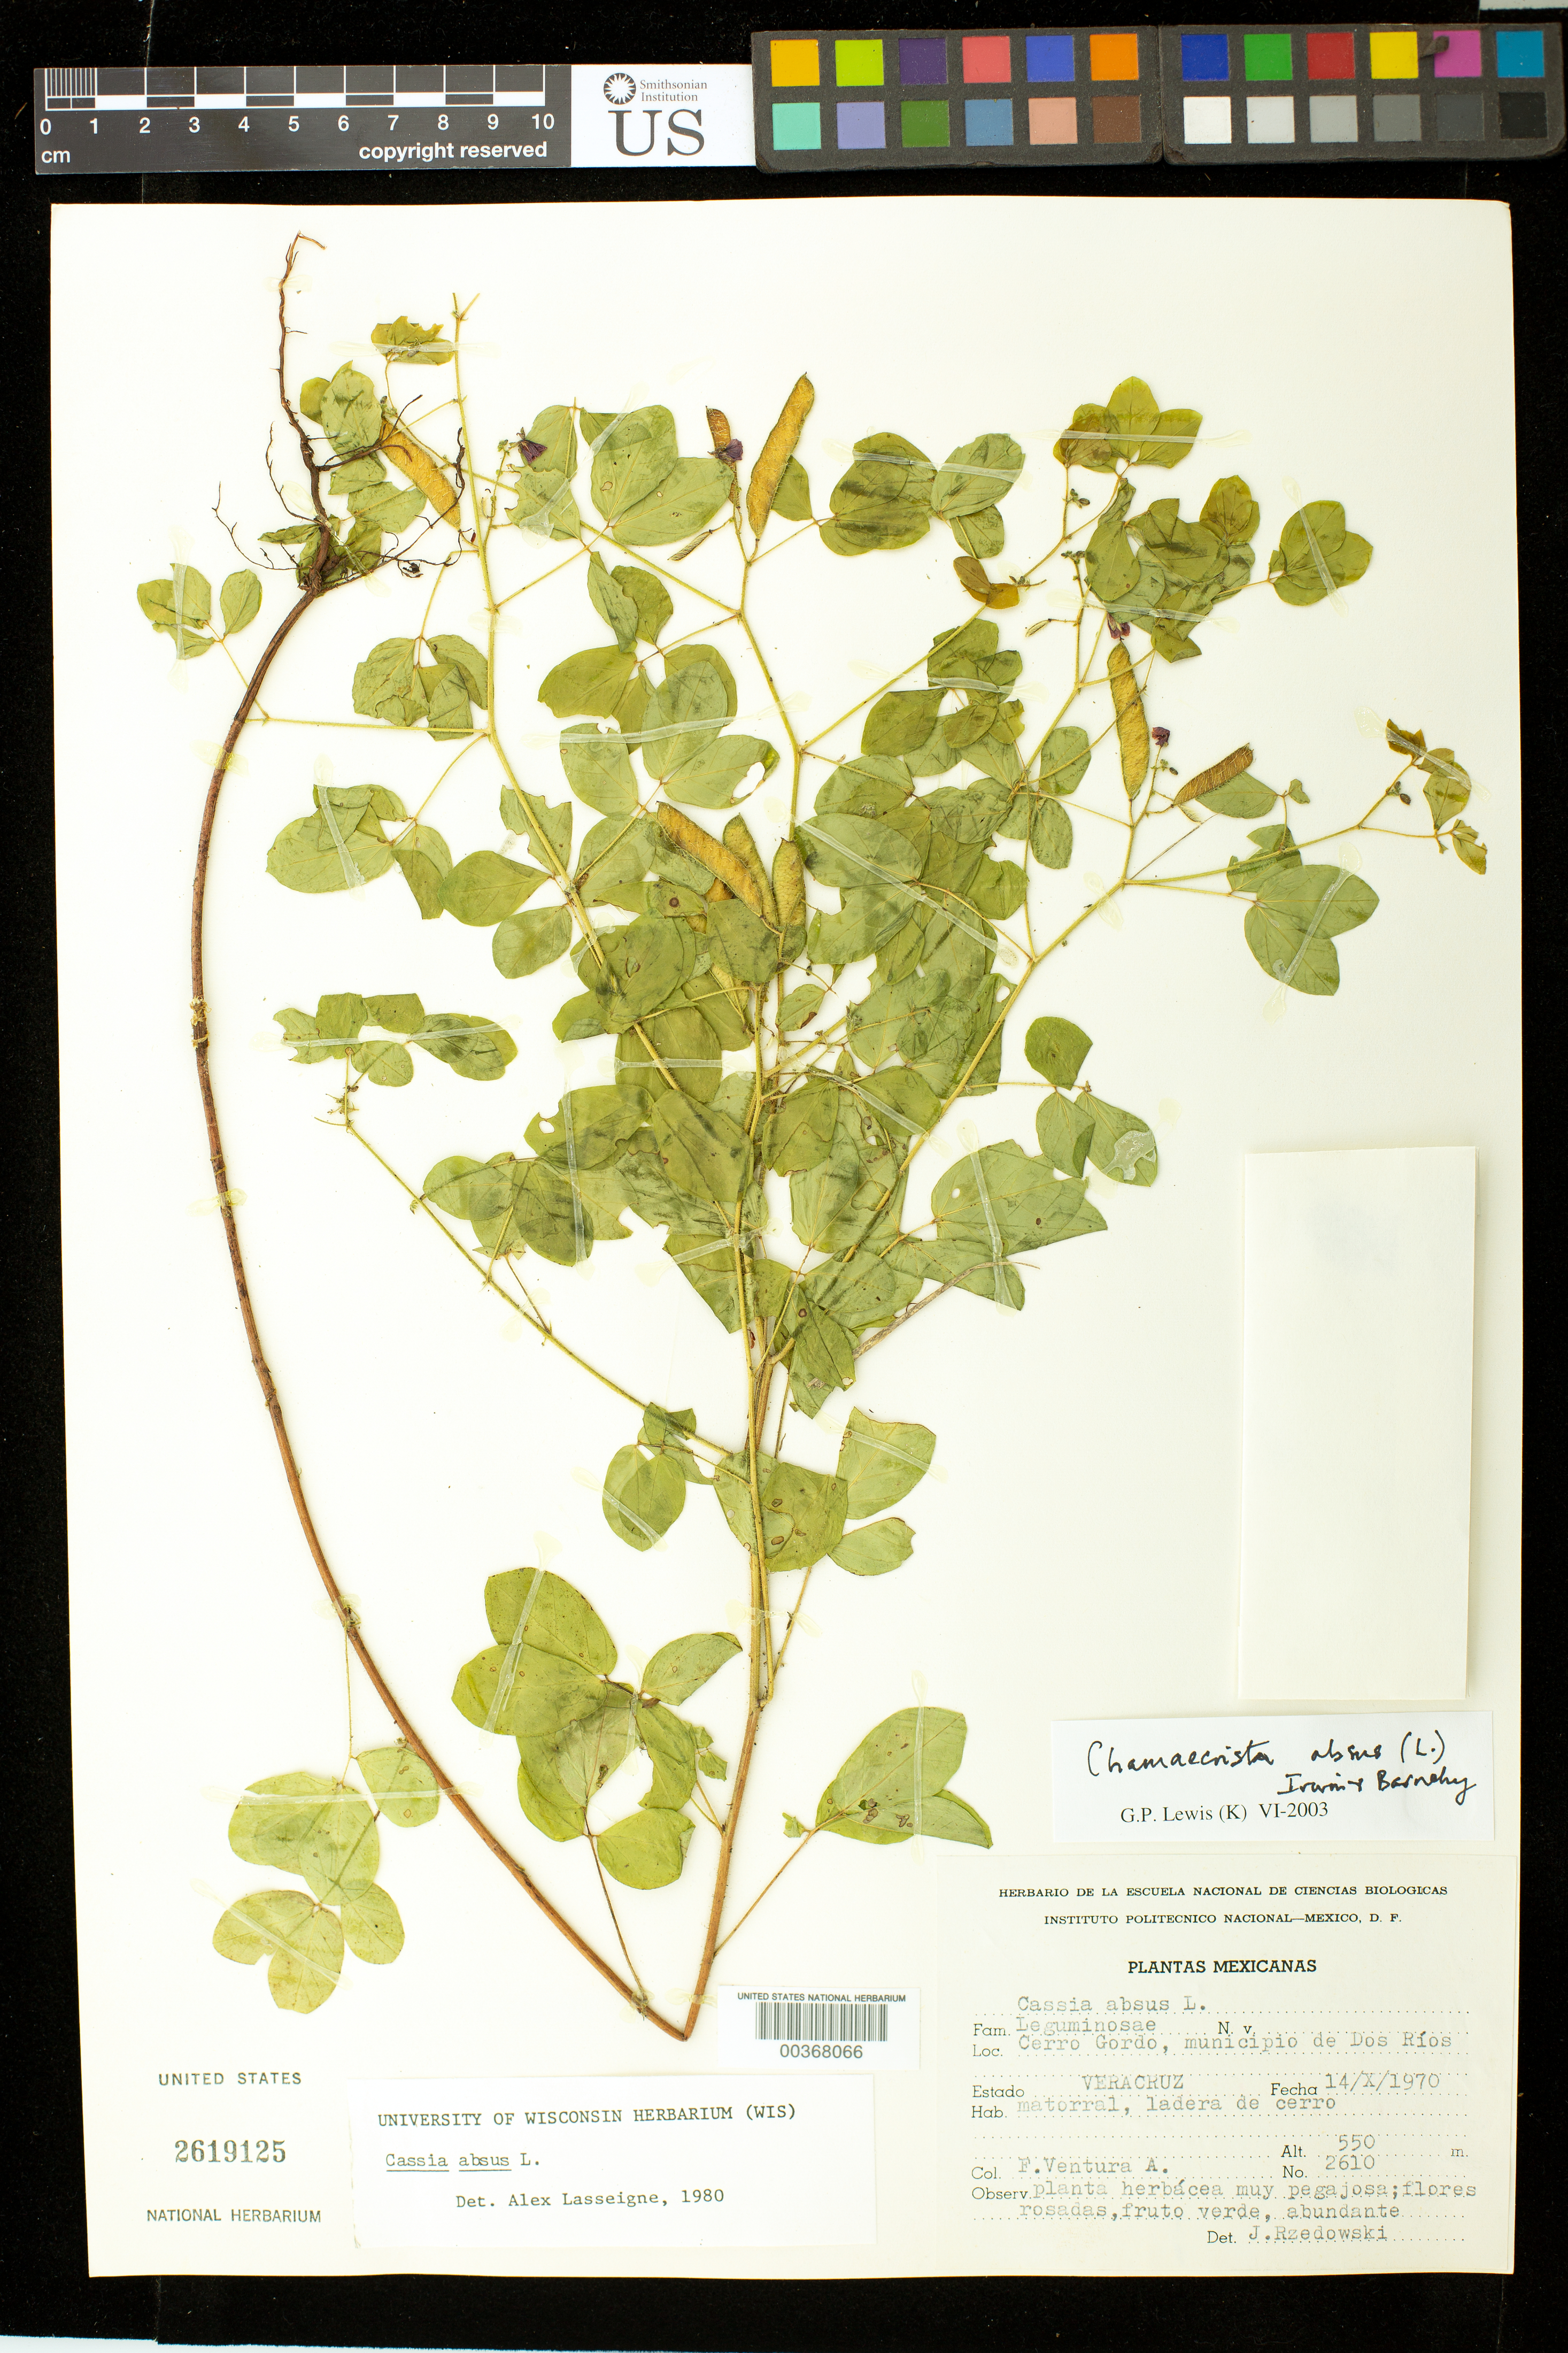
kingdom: Plantae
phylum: Tracheophyta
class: Magnoliopsida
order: Fabales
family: Fabaceae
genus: Chamaecrista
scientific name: Chamaecrista absus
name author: (L.) H.S. Irwin & Barneby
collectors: F. Ventura A.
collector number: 2610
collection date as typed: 14 Oct 1970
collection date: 1970-10-14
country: Mexico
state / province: Veracruz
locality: Dos Rios Mun. (?), Cerro Gordo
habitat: Matorral, ladera de cerro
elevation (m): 550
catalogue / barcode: US 2619125